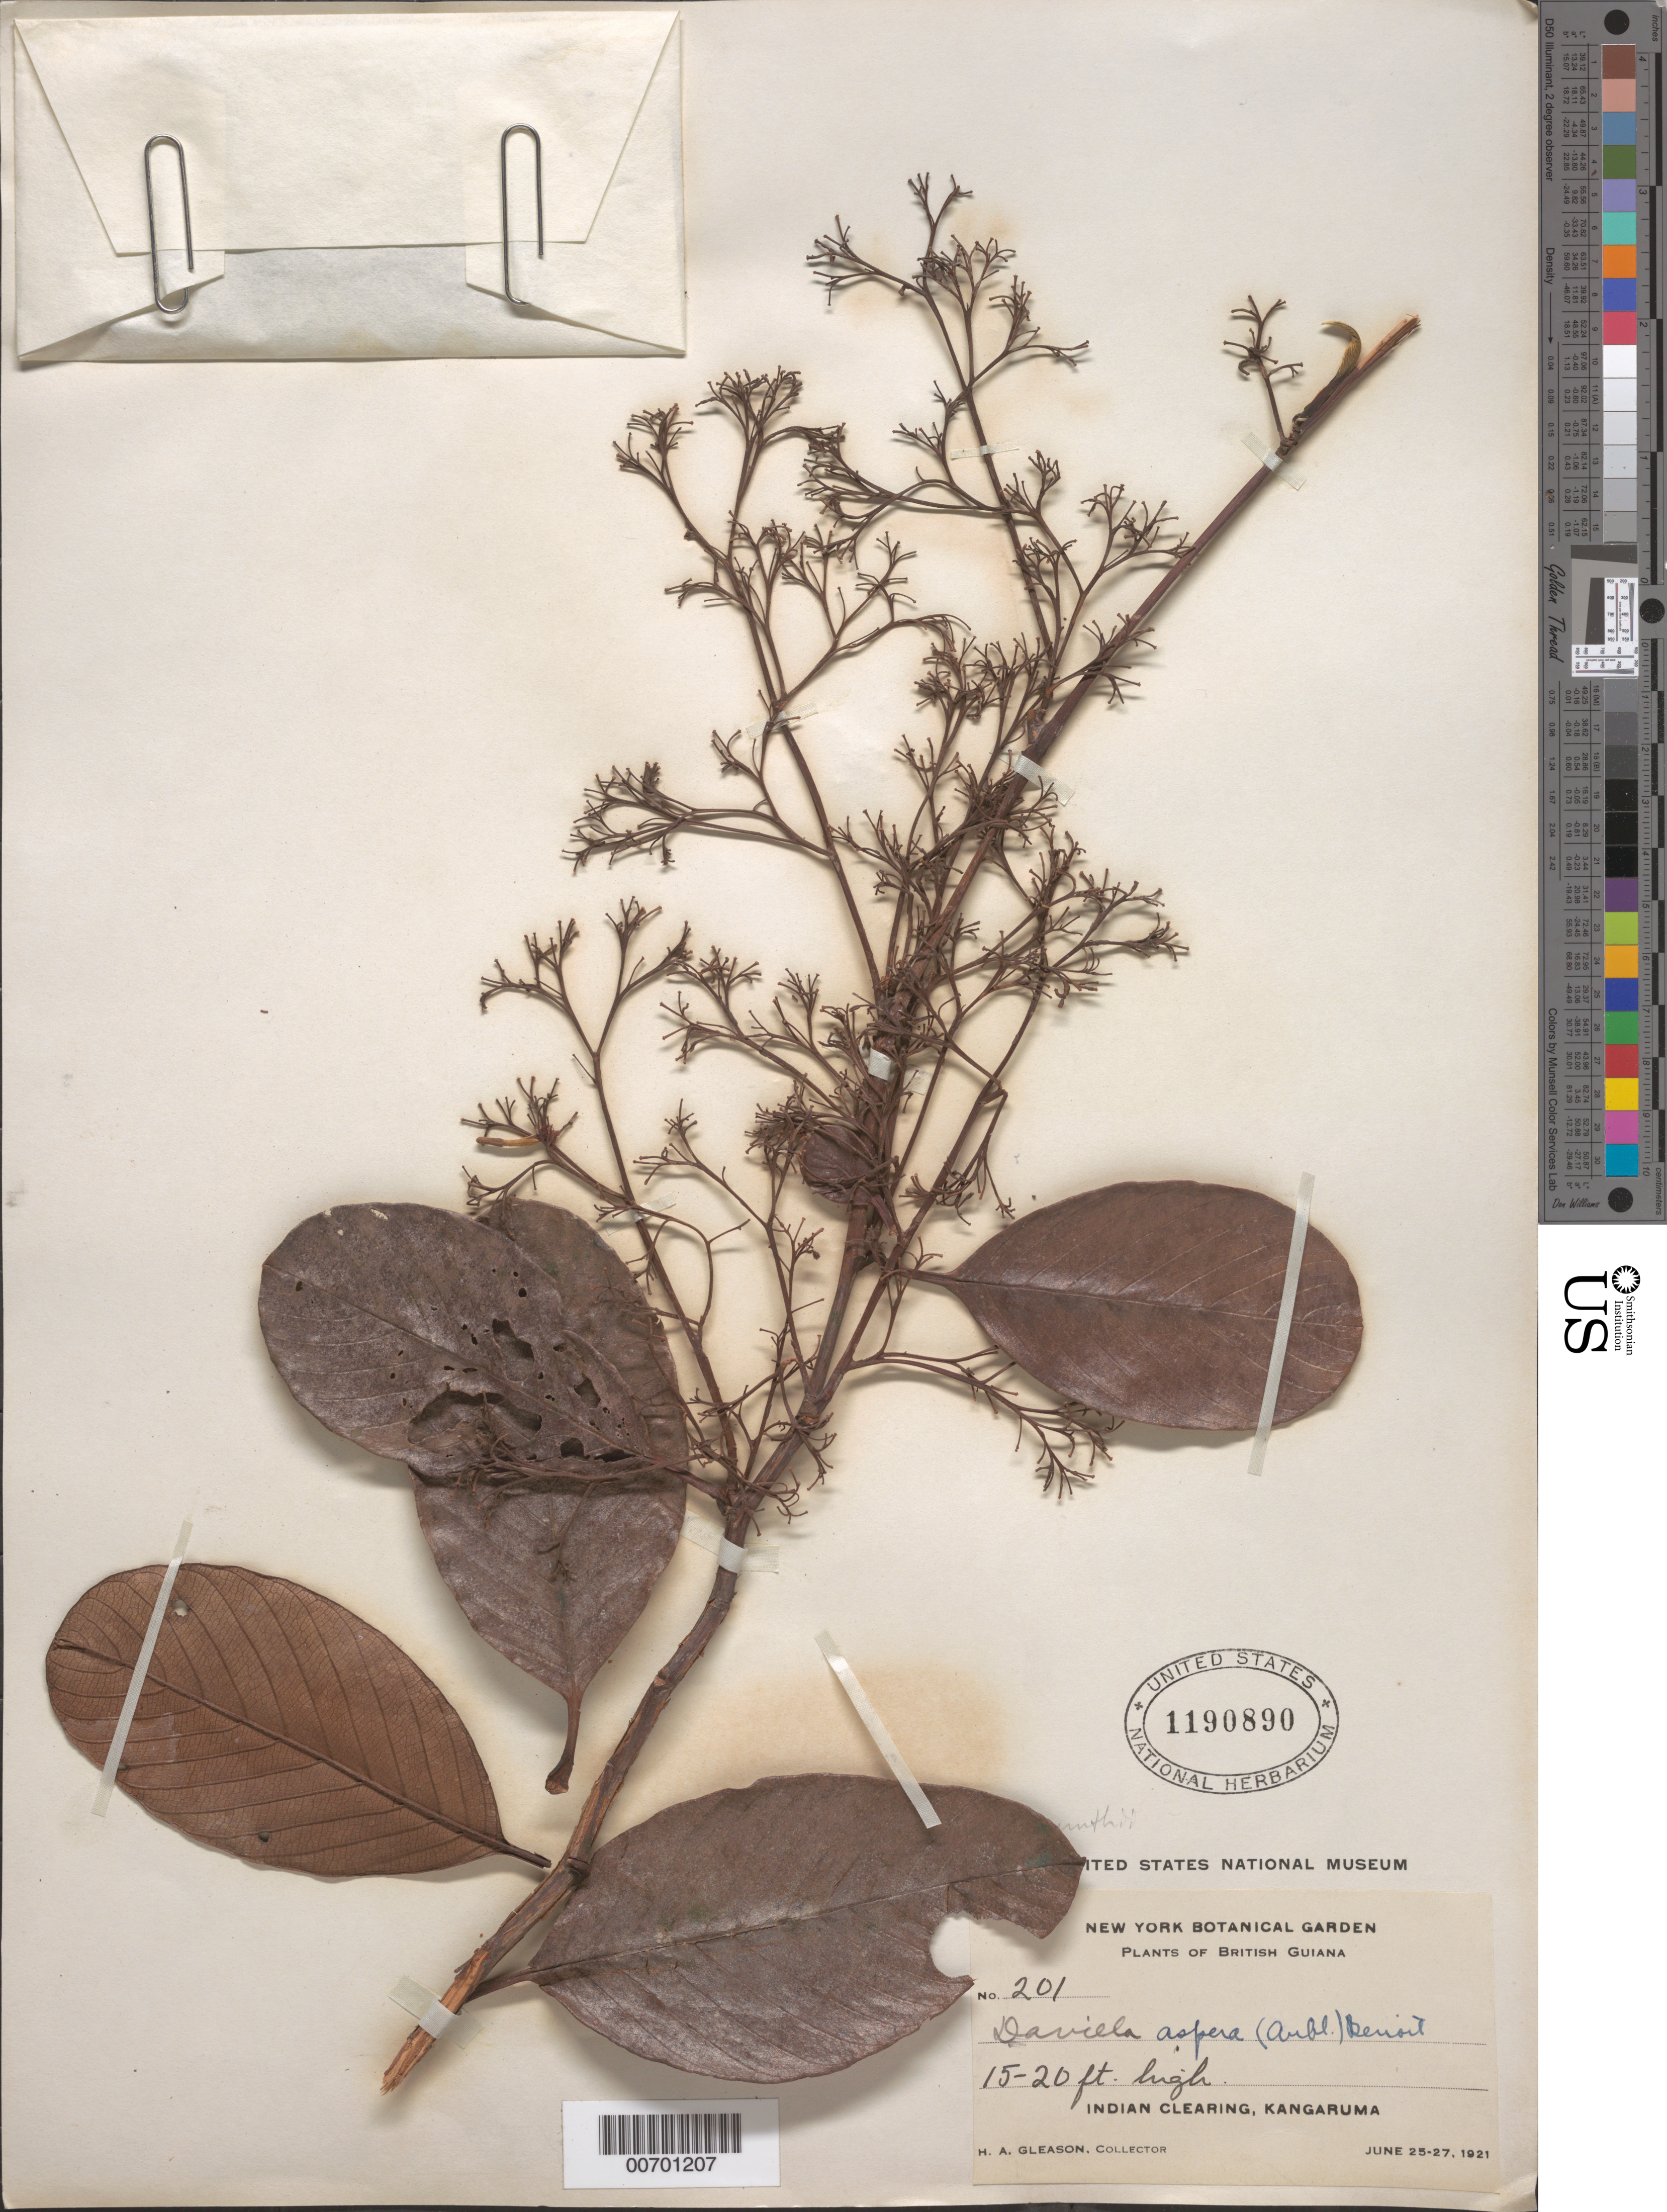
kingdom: Plantae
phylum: Tracheophyta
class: Magnoliopsida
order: Dilleniales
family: Dilleniaceae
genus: Davilla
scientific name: Davilla aspera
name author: (Aubl.) Benoist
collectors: H. A. Gleason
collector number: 201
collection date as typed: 25-Jun-21 to 27-Jun-21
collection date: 1921-06-25/1921-06-27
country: Guyana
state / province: Potaro-Siparuni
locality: Kangaruma, Indian clearing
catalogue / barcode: US 1190890